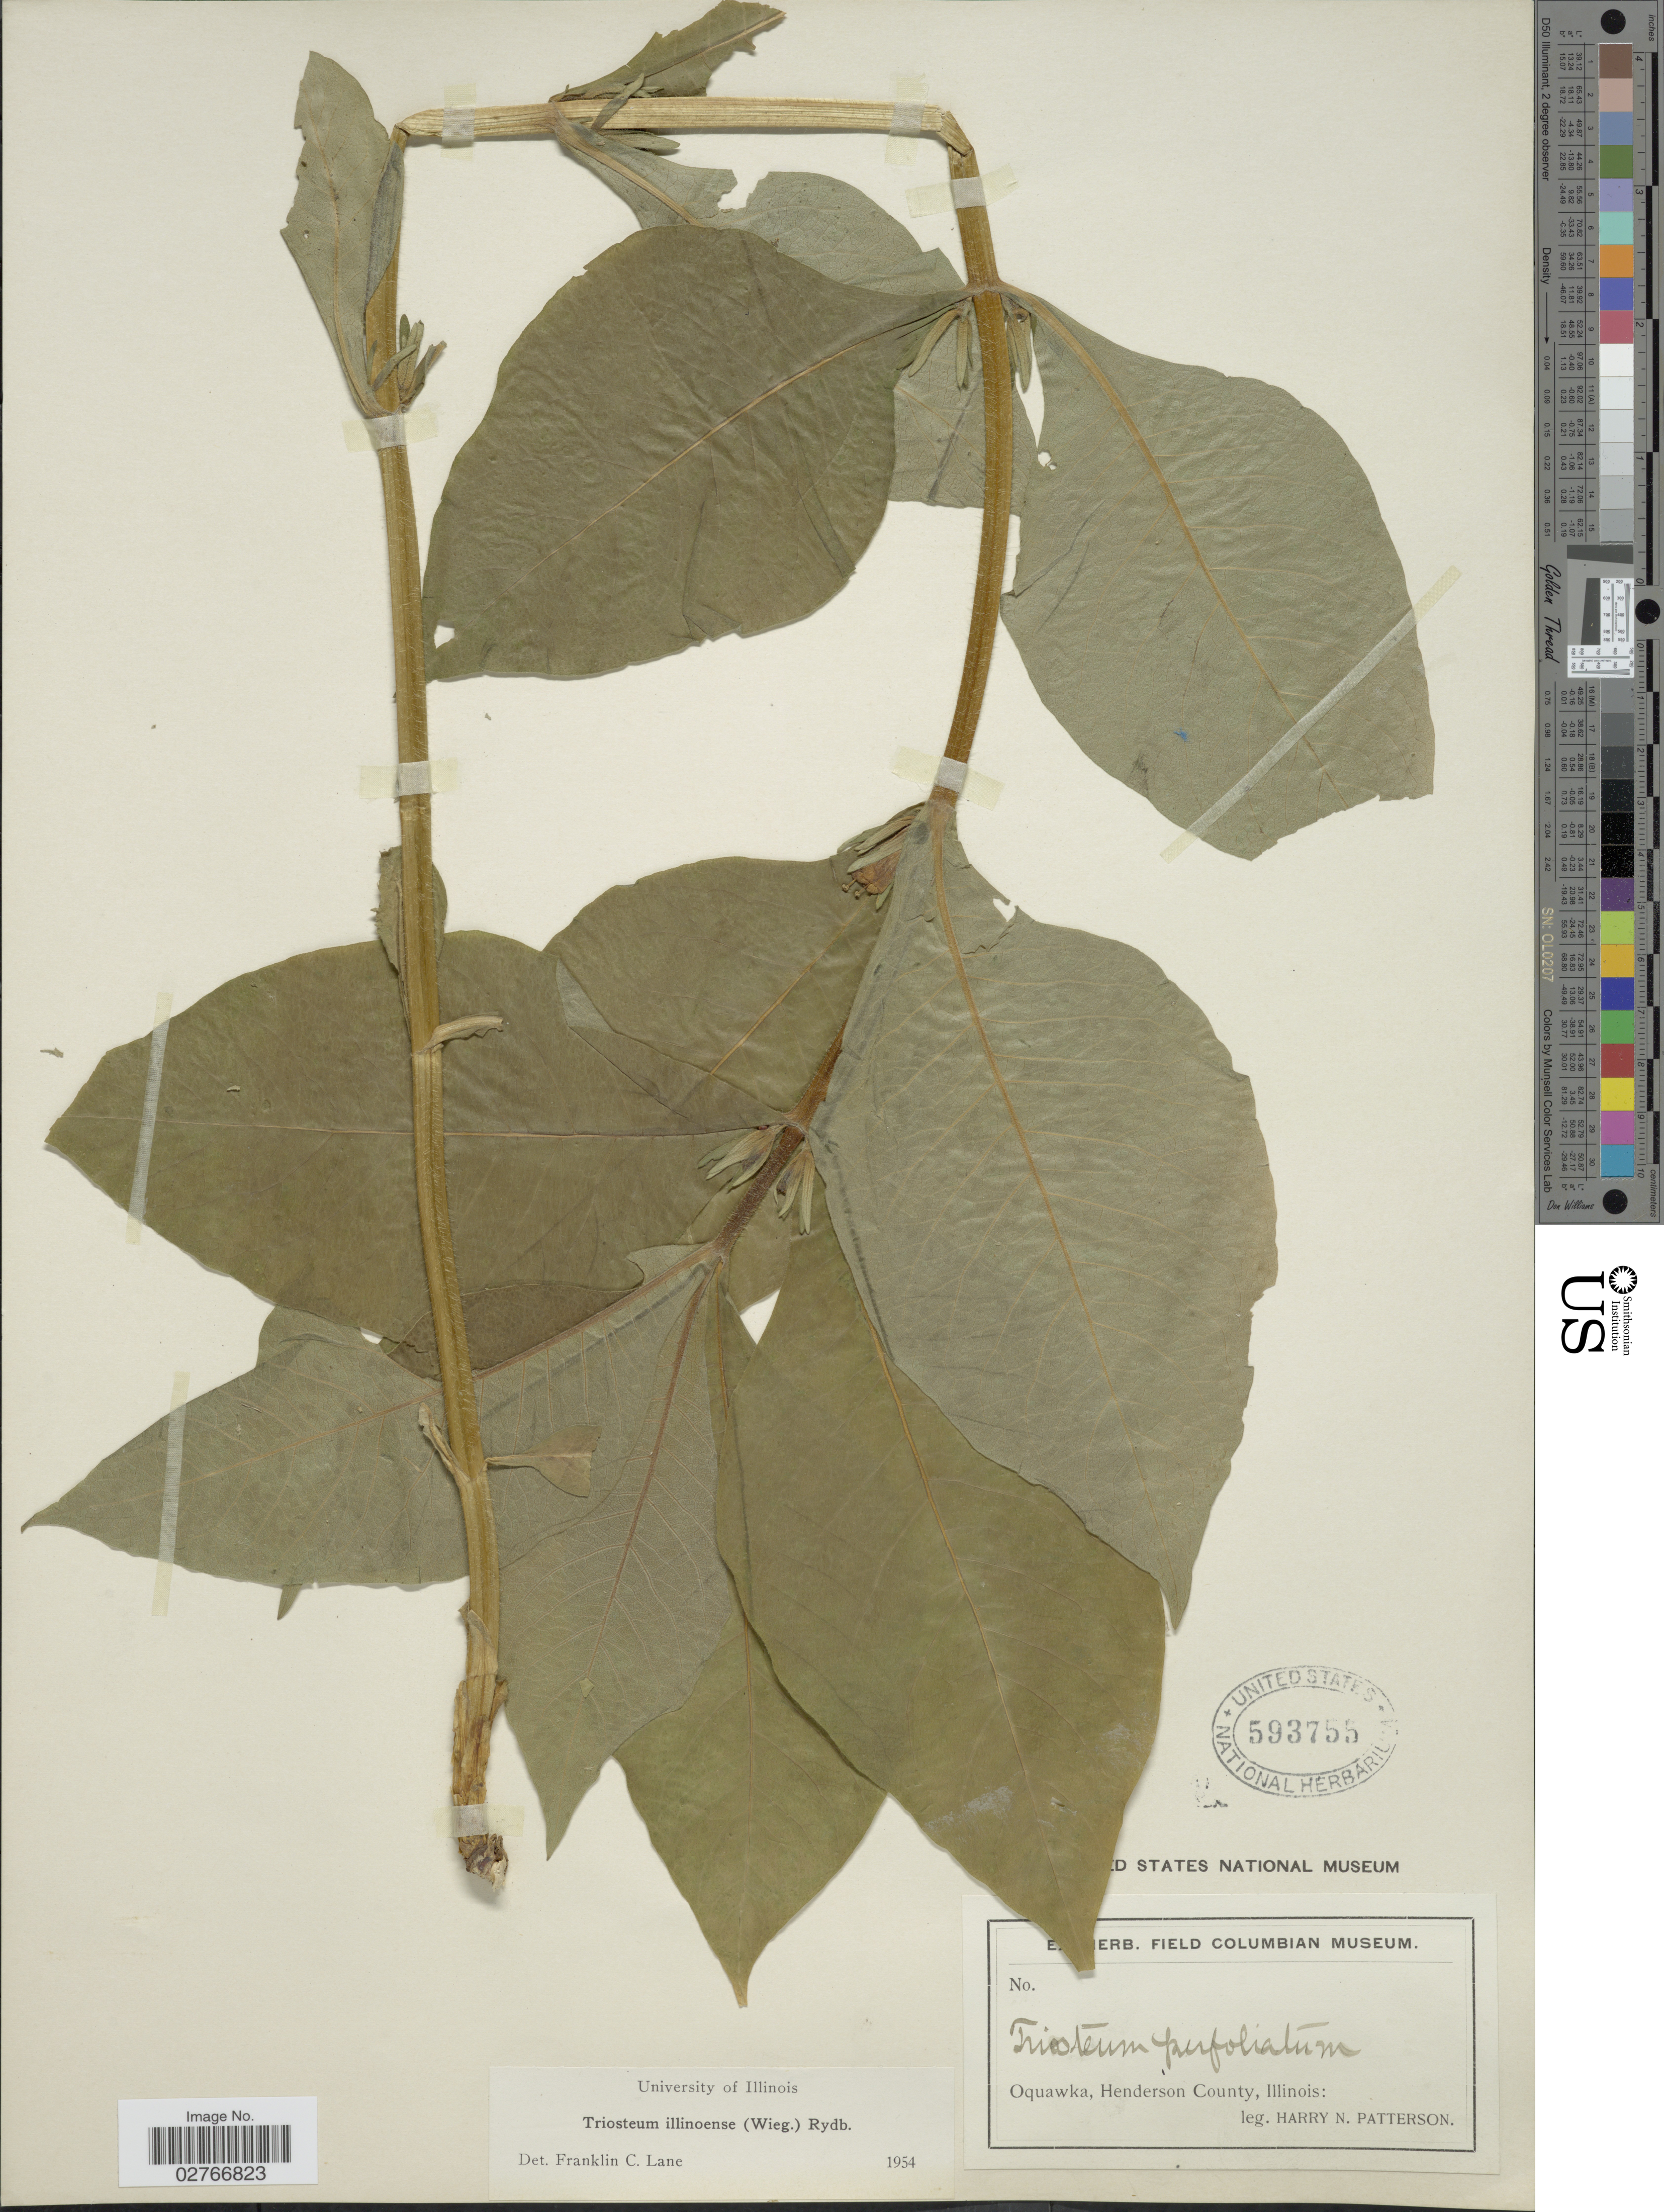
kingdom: Plantae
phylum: Tracheophyta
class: Magnoliopsida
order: Dipsacales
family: Caprifoliaceae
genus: Triosteum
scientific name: Triosteum illinoense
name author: (Wiegand) Rydb.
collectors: H. N. Patterson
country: United States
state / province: Illinois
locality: Oquawka, Henderson County.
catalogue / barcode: US 593755